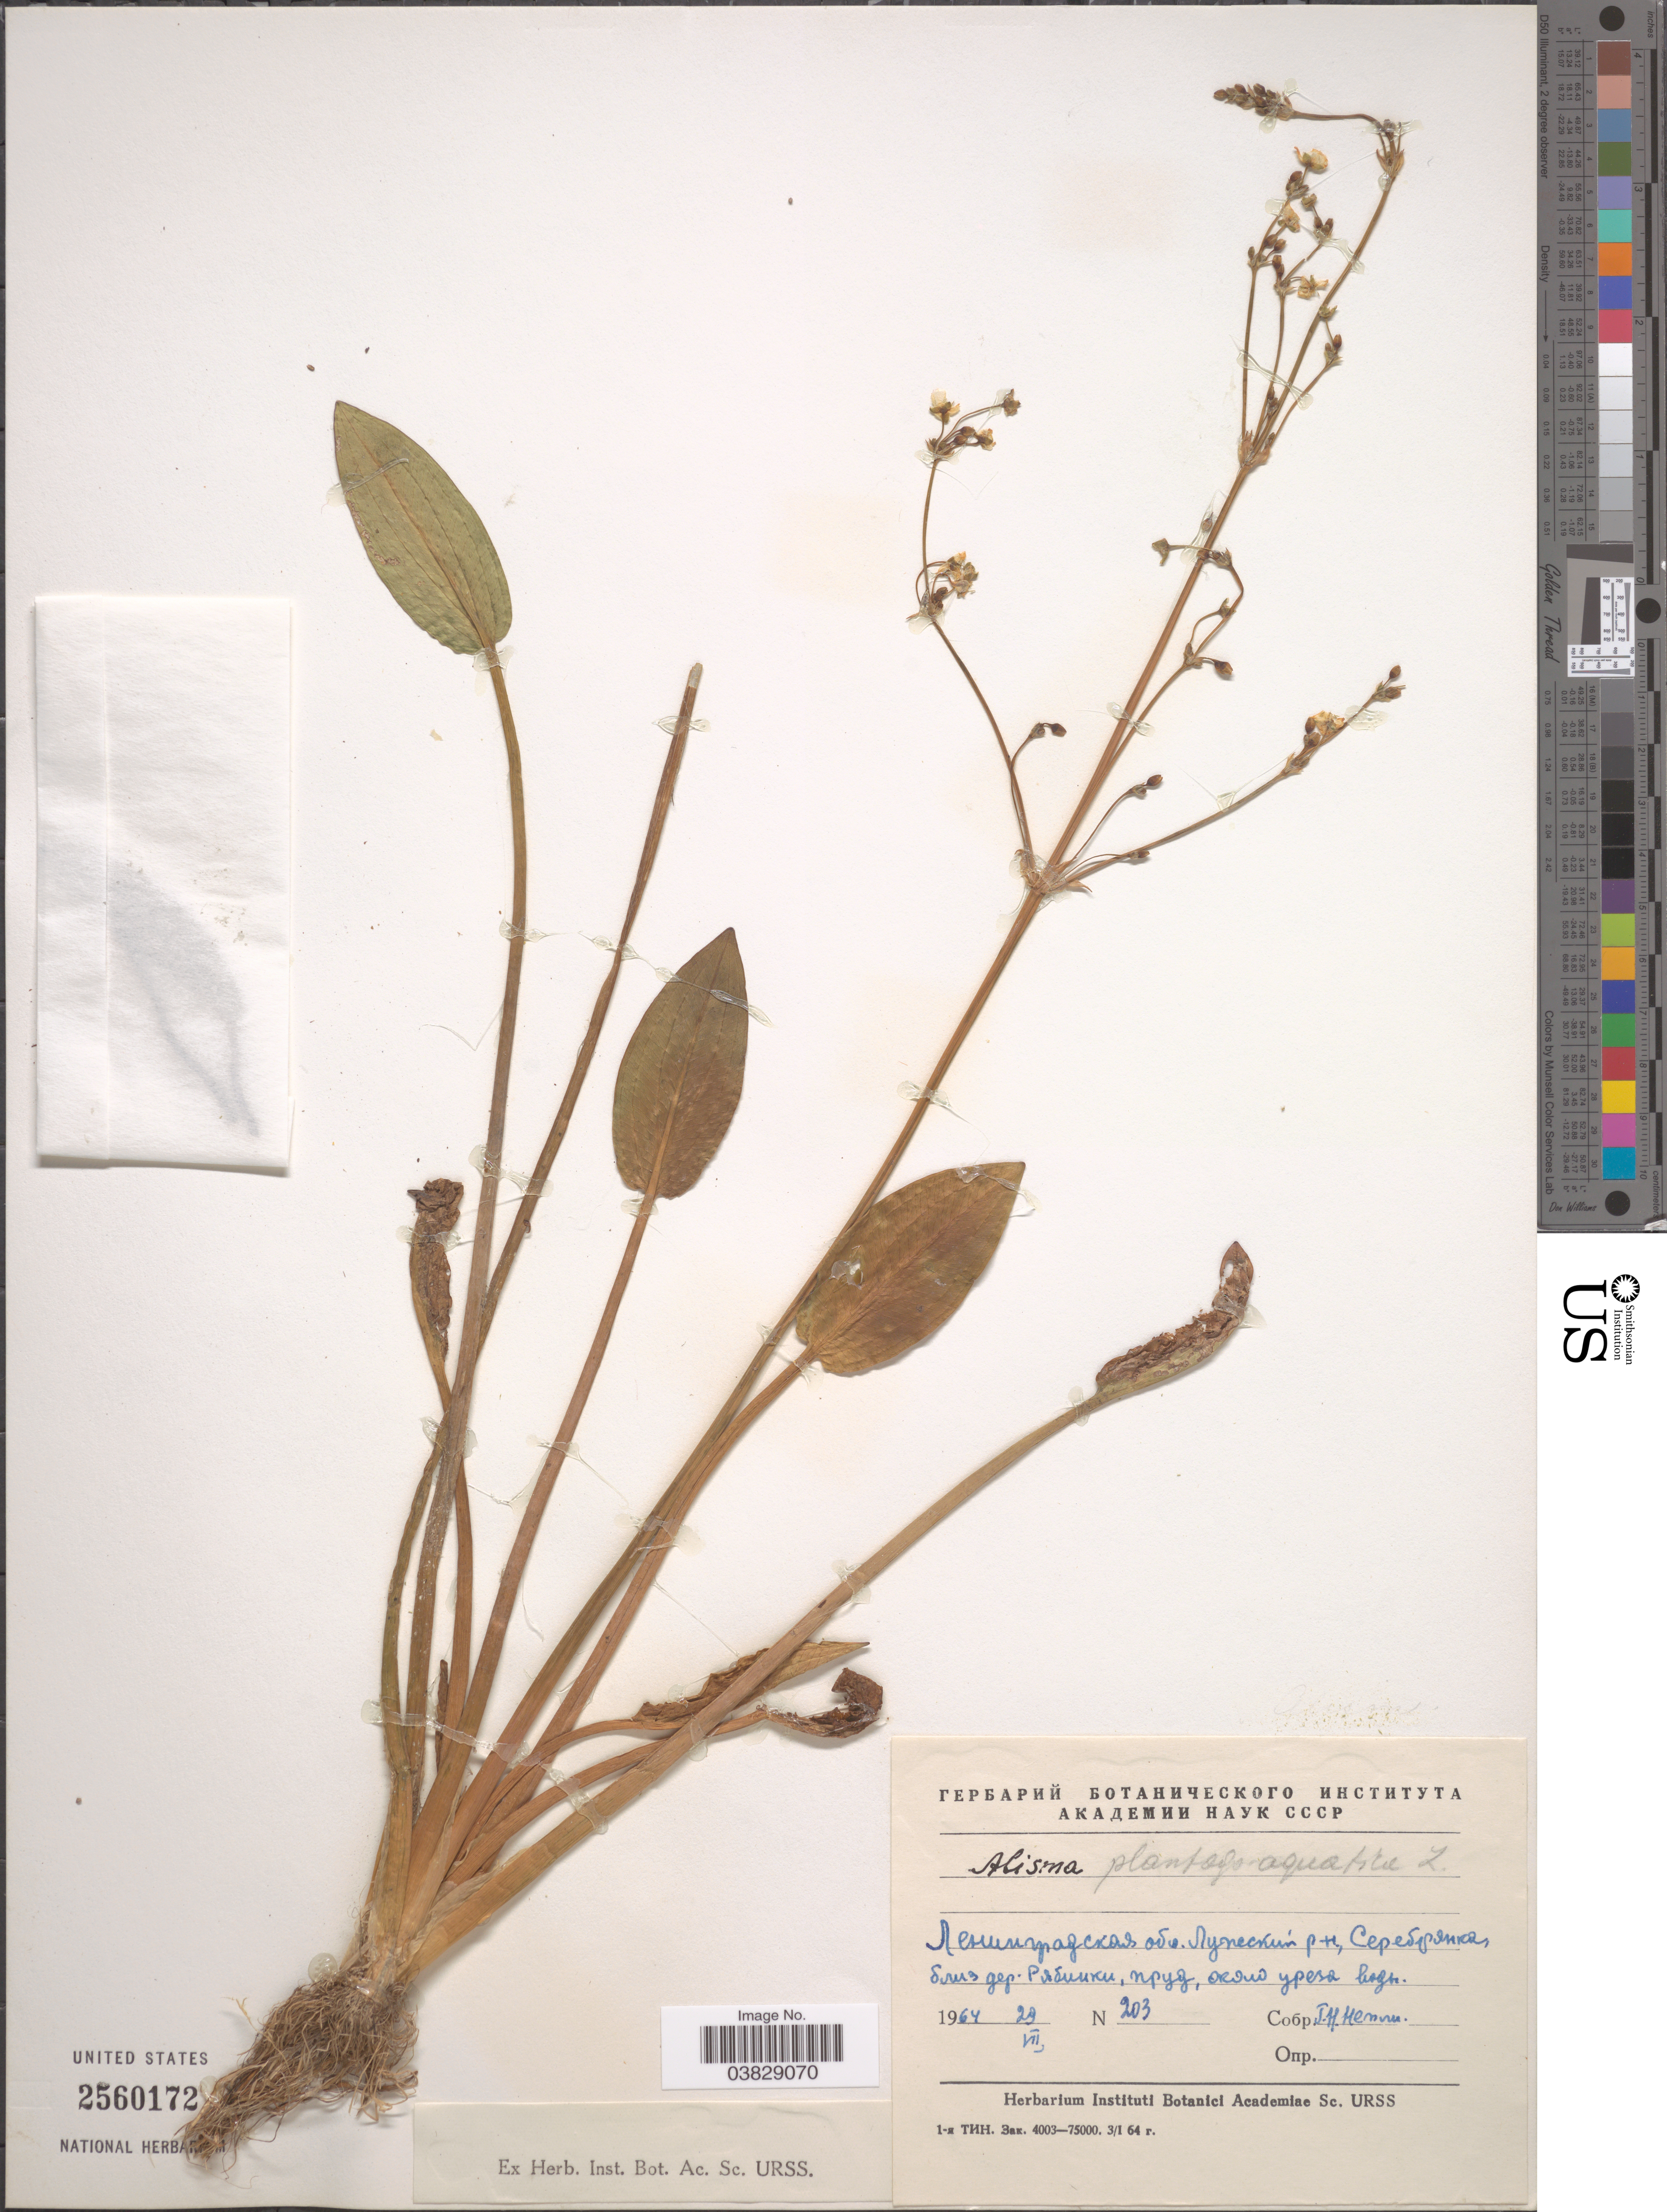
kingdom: Plantae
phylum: Tracheophyta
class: Liliopsida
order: Alismatales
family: Alismataceae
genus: Alisma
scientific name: Alisma plantago-aquatica var. americanum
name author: L.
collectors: X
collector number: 203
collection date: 1964-07-29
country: Russian Federation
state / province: Leningrad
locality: Luzhskiy Rayon, near village Ryabinki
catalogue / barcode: US 2560172